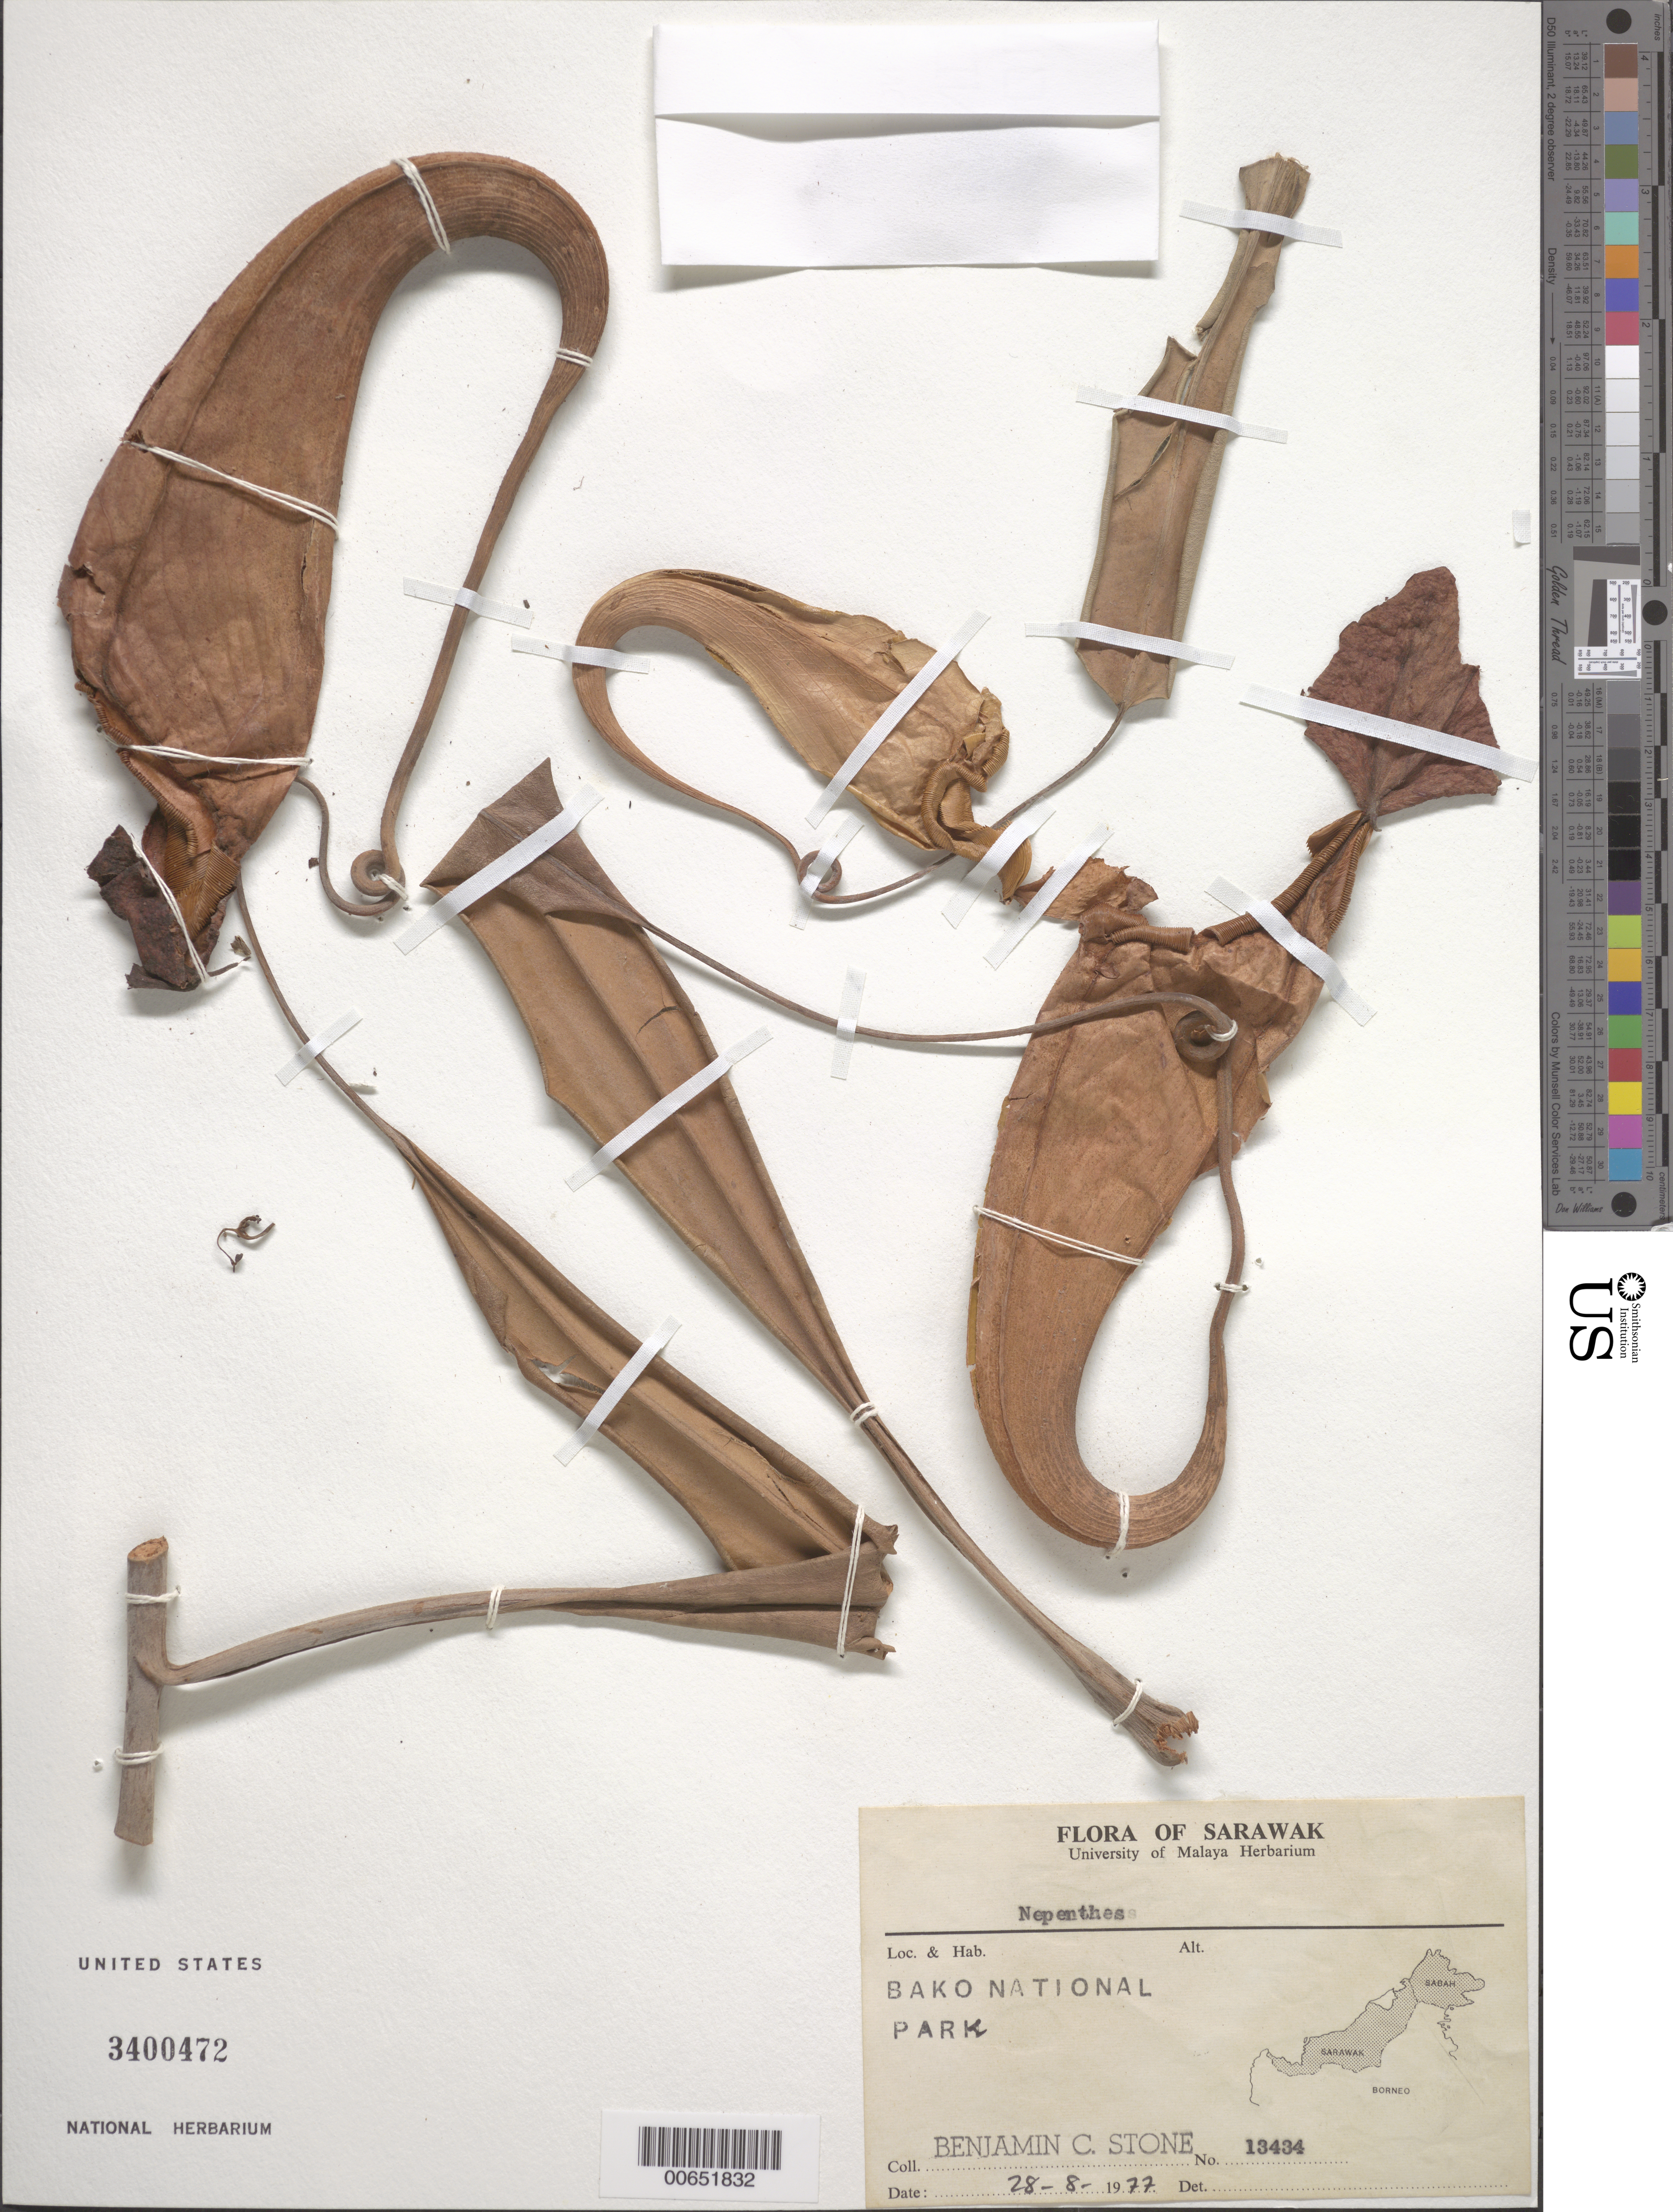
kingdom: Plantae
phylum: Tracheophyta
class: Magnoliopsida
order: Caryophyllales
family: Nepenthaceae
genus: Nepenthes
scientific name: Nepenthes sp.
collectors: B. C. Stone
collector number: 13434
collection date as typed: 28 Aug 1977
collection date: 1977-08-28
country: Malaysia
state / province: Sarawak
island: Borneo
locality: Bako narional park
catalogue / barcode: US 3400472